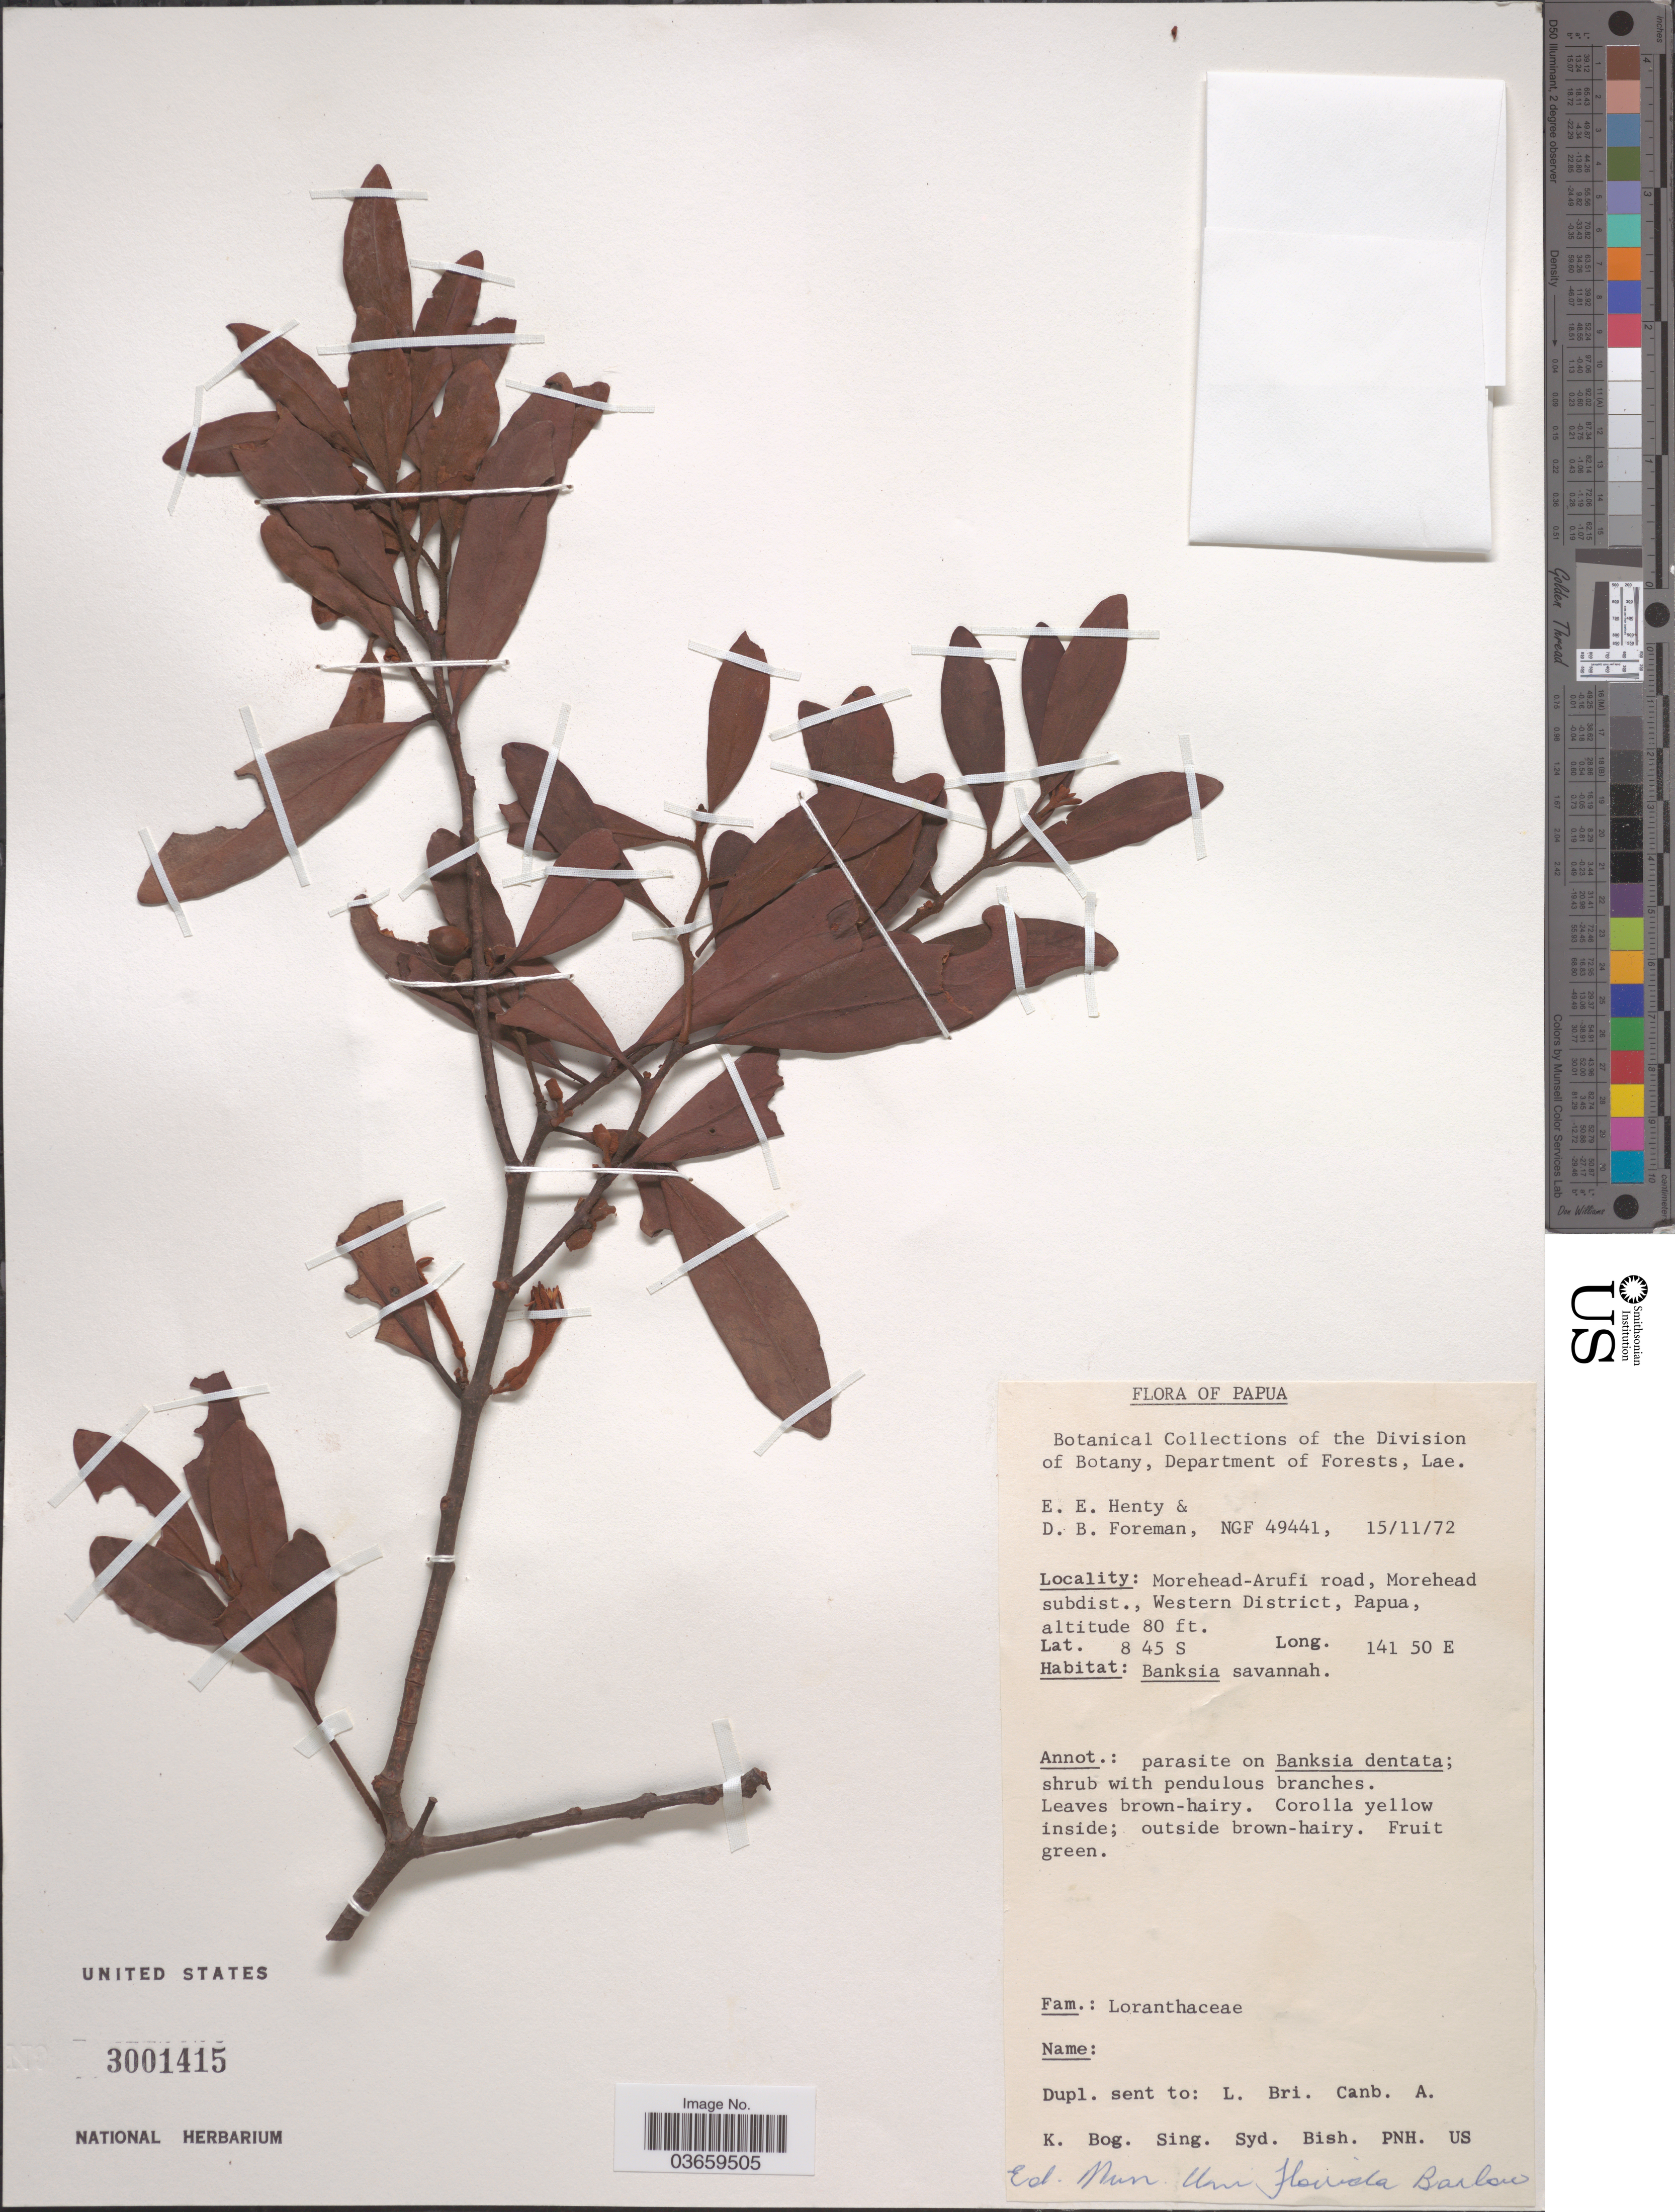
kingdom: Plantae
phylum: Tracheophyta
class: Magnoliopsida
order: Santalales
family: Loranthaceae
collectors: E. Henty & D. Foreman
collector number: NGF 49441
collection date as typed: Transcribed d/m/y: 15/11/72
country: Papua New Guinea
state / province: Manus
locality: Papua. Morehead-Arufi road, Morehead subdist., Western District.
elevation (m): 24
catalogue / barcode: US 3001415